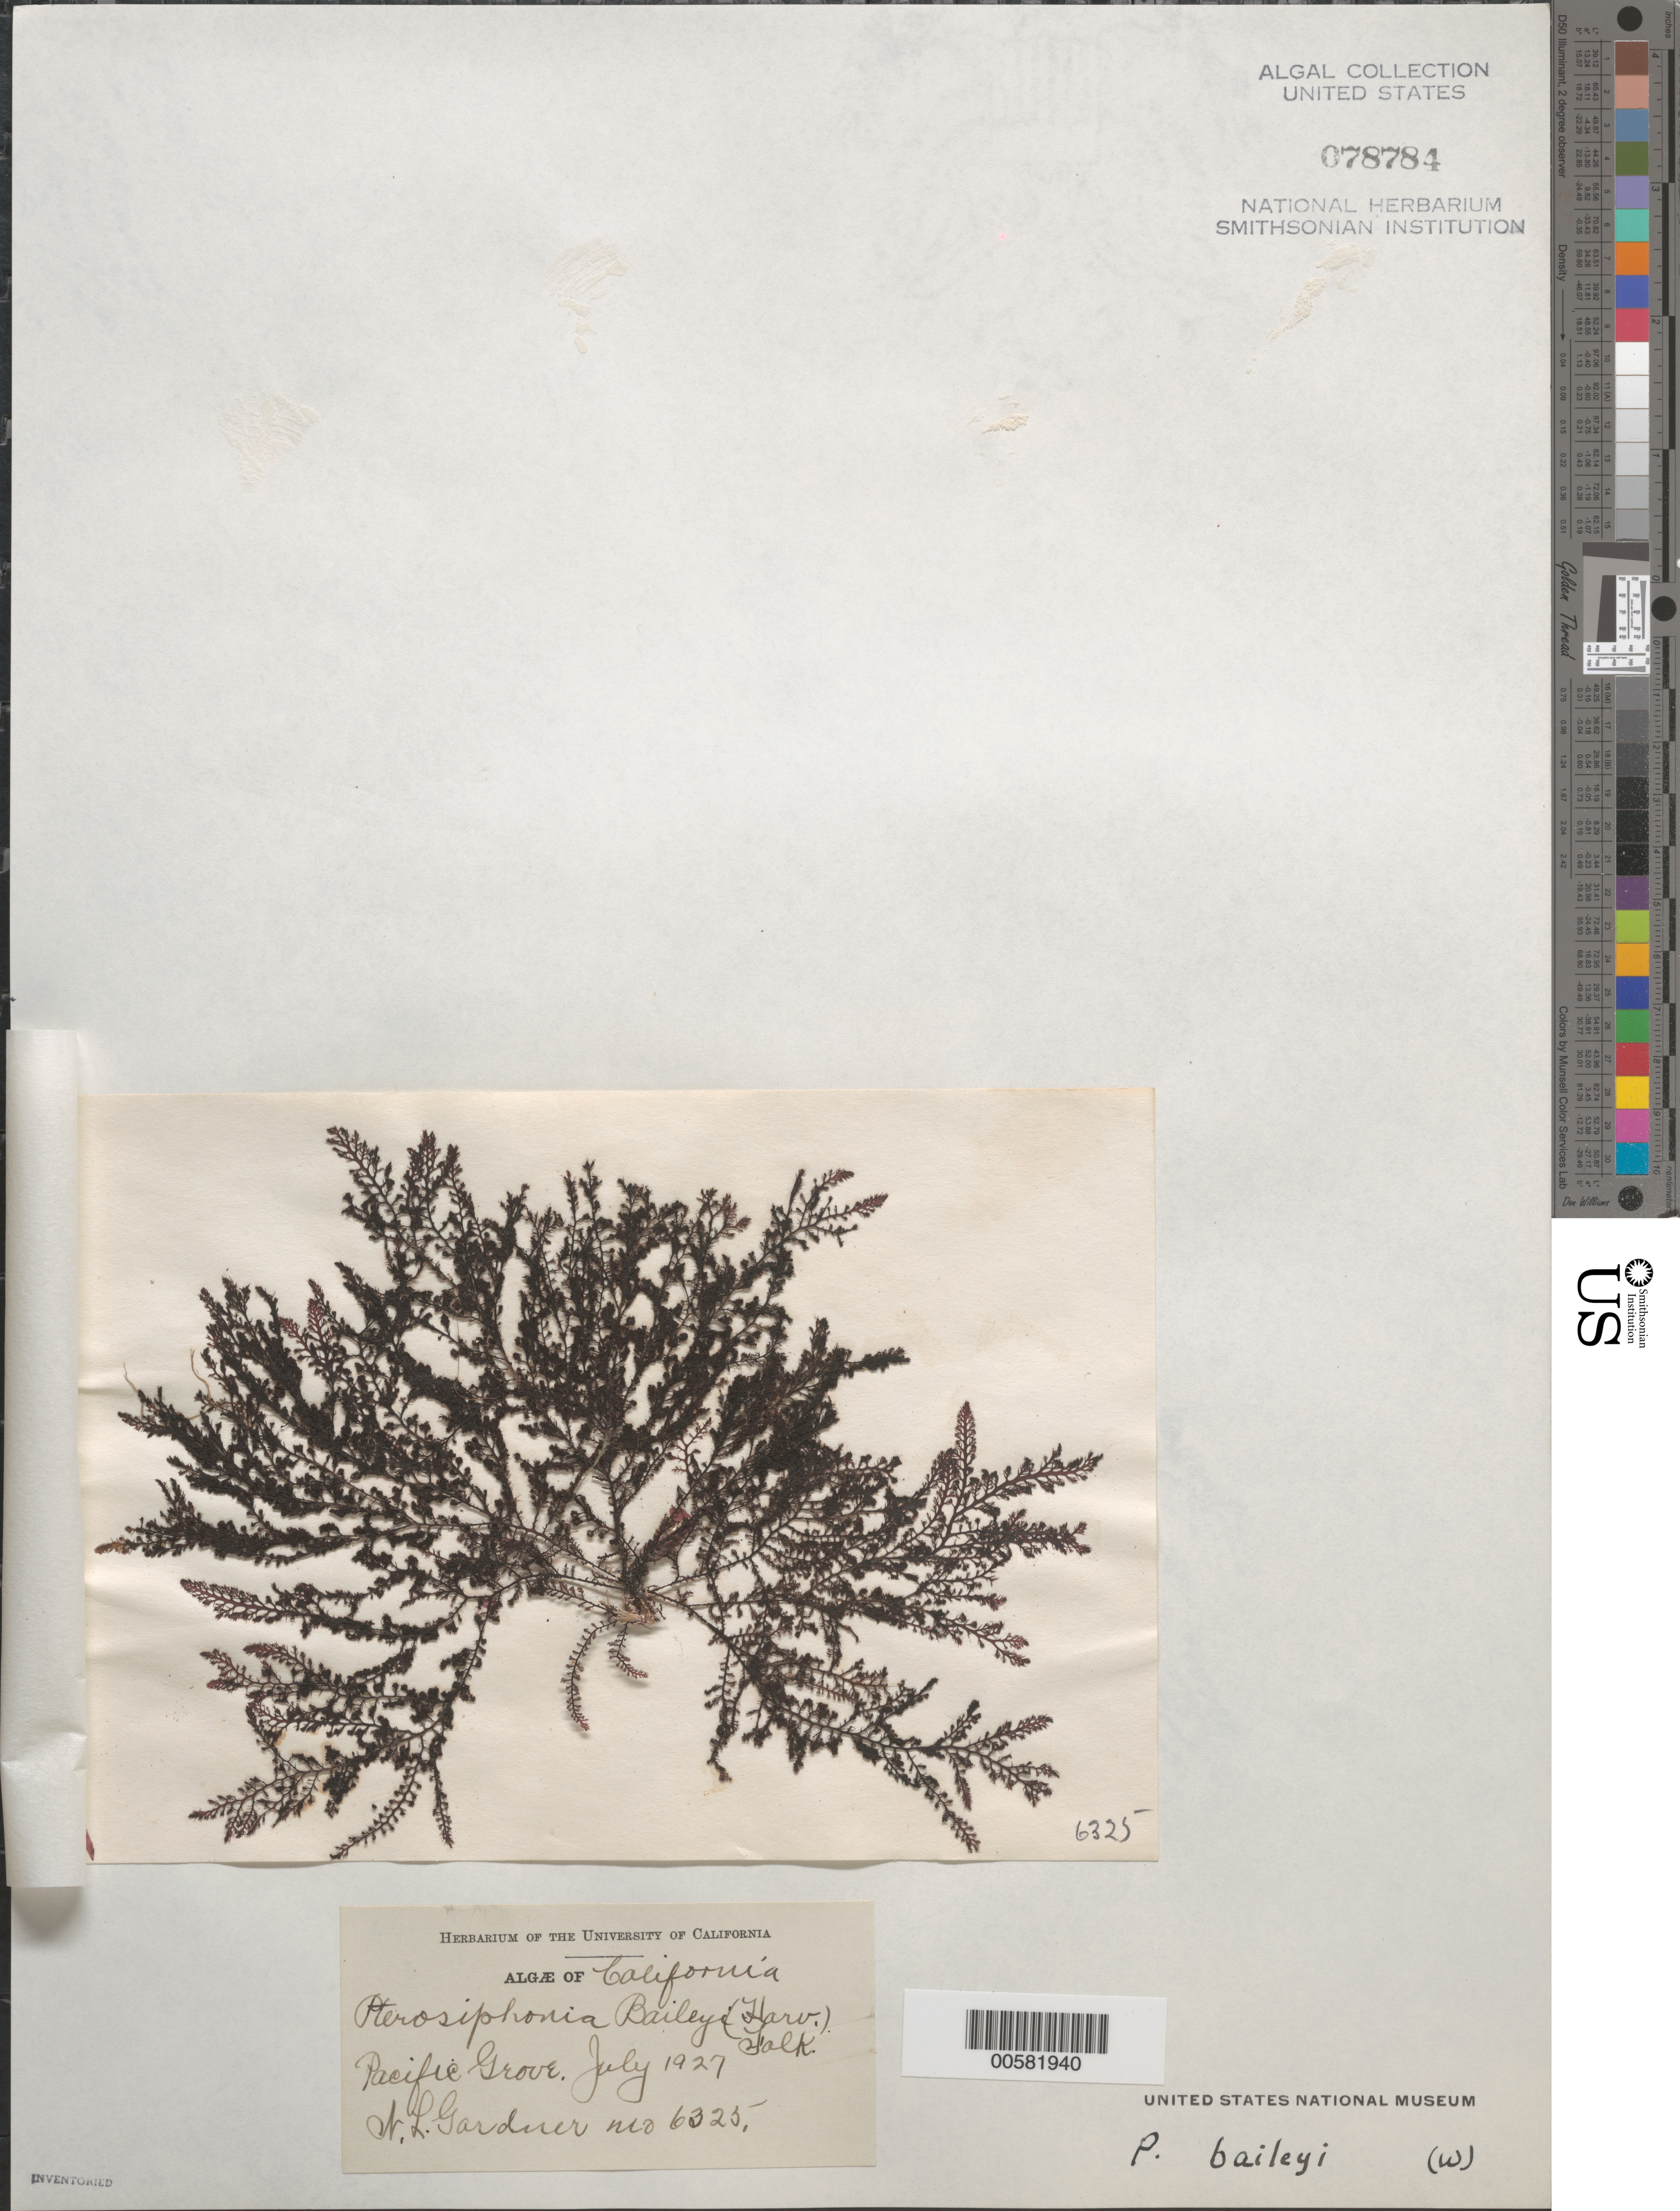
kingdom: Plantae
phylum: Rhodophyta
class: Florideophyceae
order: Ceramiales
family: Rhodomelaceae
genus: Symphyocladiella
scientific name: Symphyocladiella baileyi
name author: (Harvey) D.E.Bustamante et al.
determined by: Algae name updating Project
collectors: N. Gardner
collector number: NLG 6325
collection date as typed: Jul 1927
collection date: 1927-07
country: United States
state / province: California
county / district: Monterey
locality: Pacific Grove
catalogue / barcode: US 78784